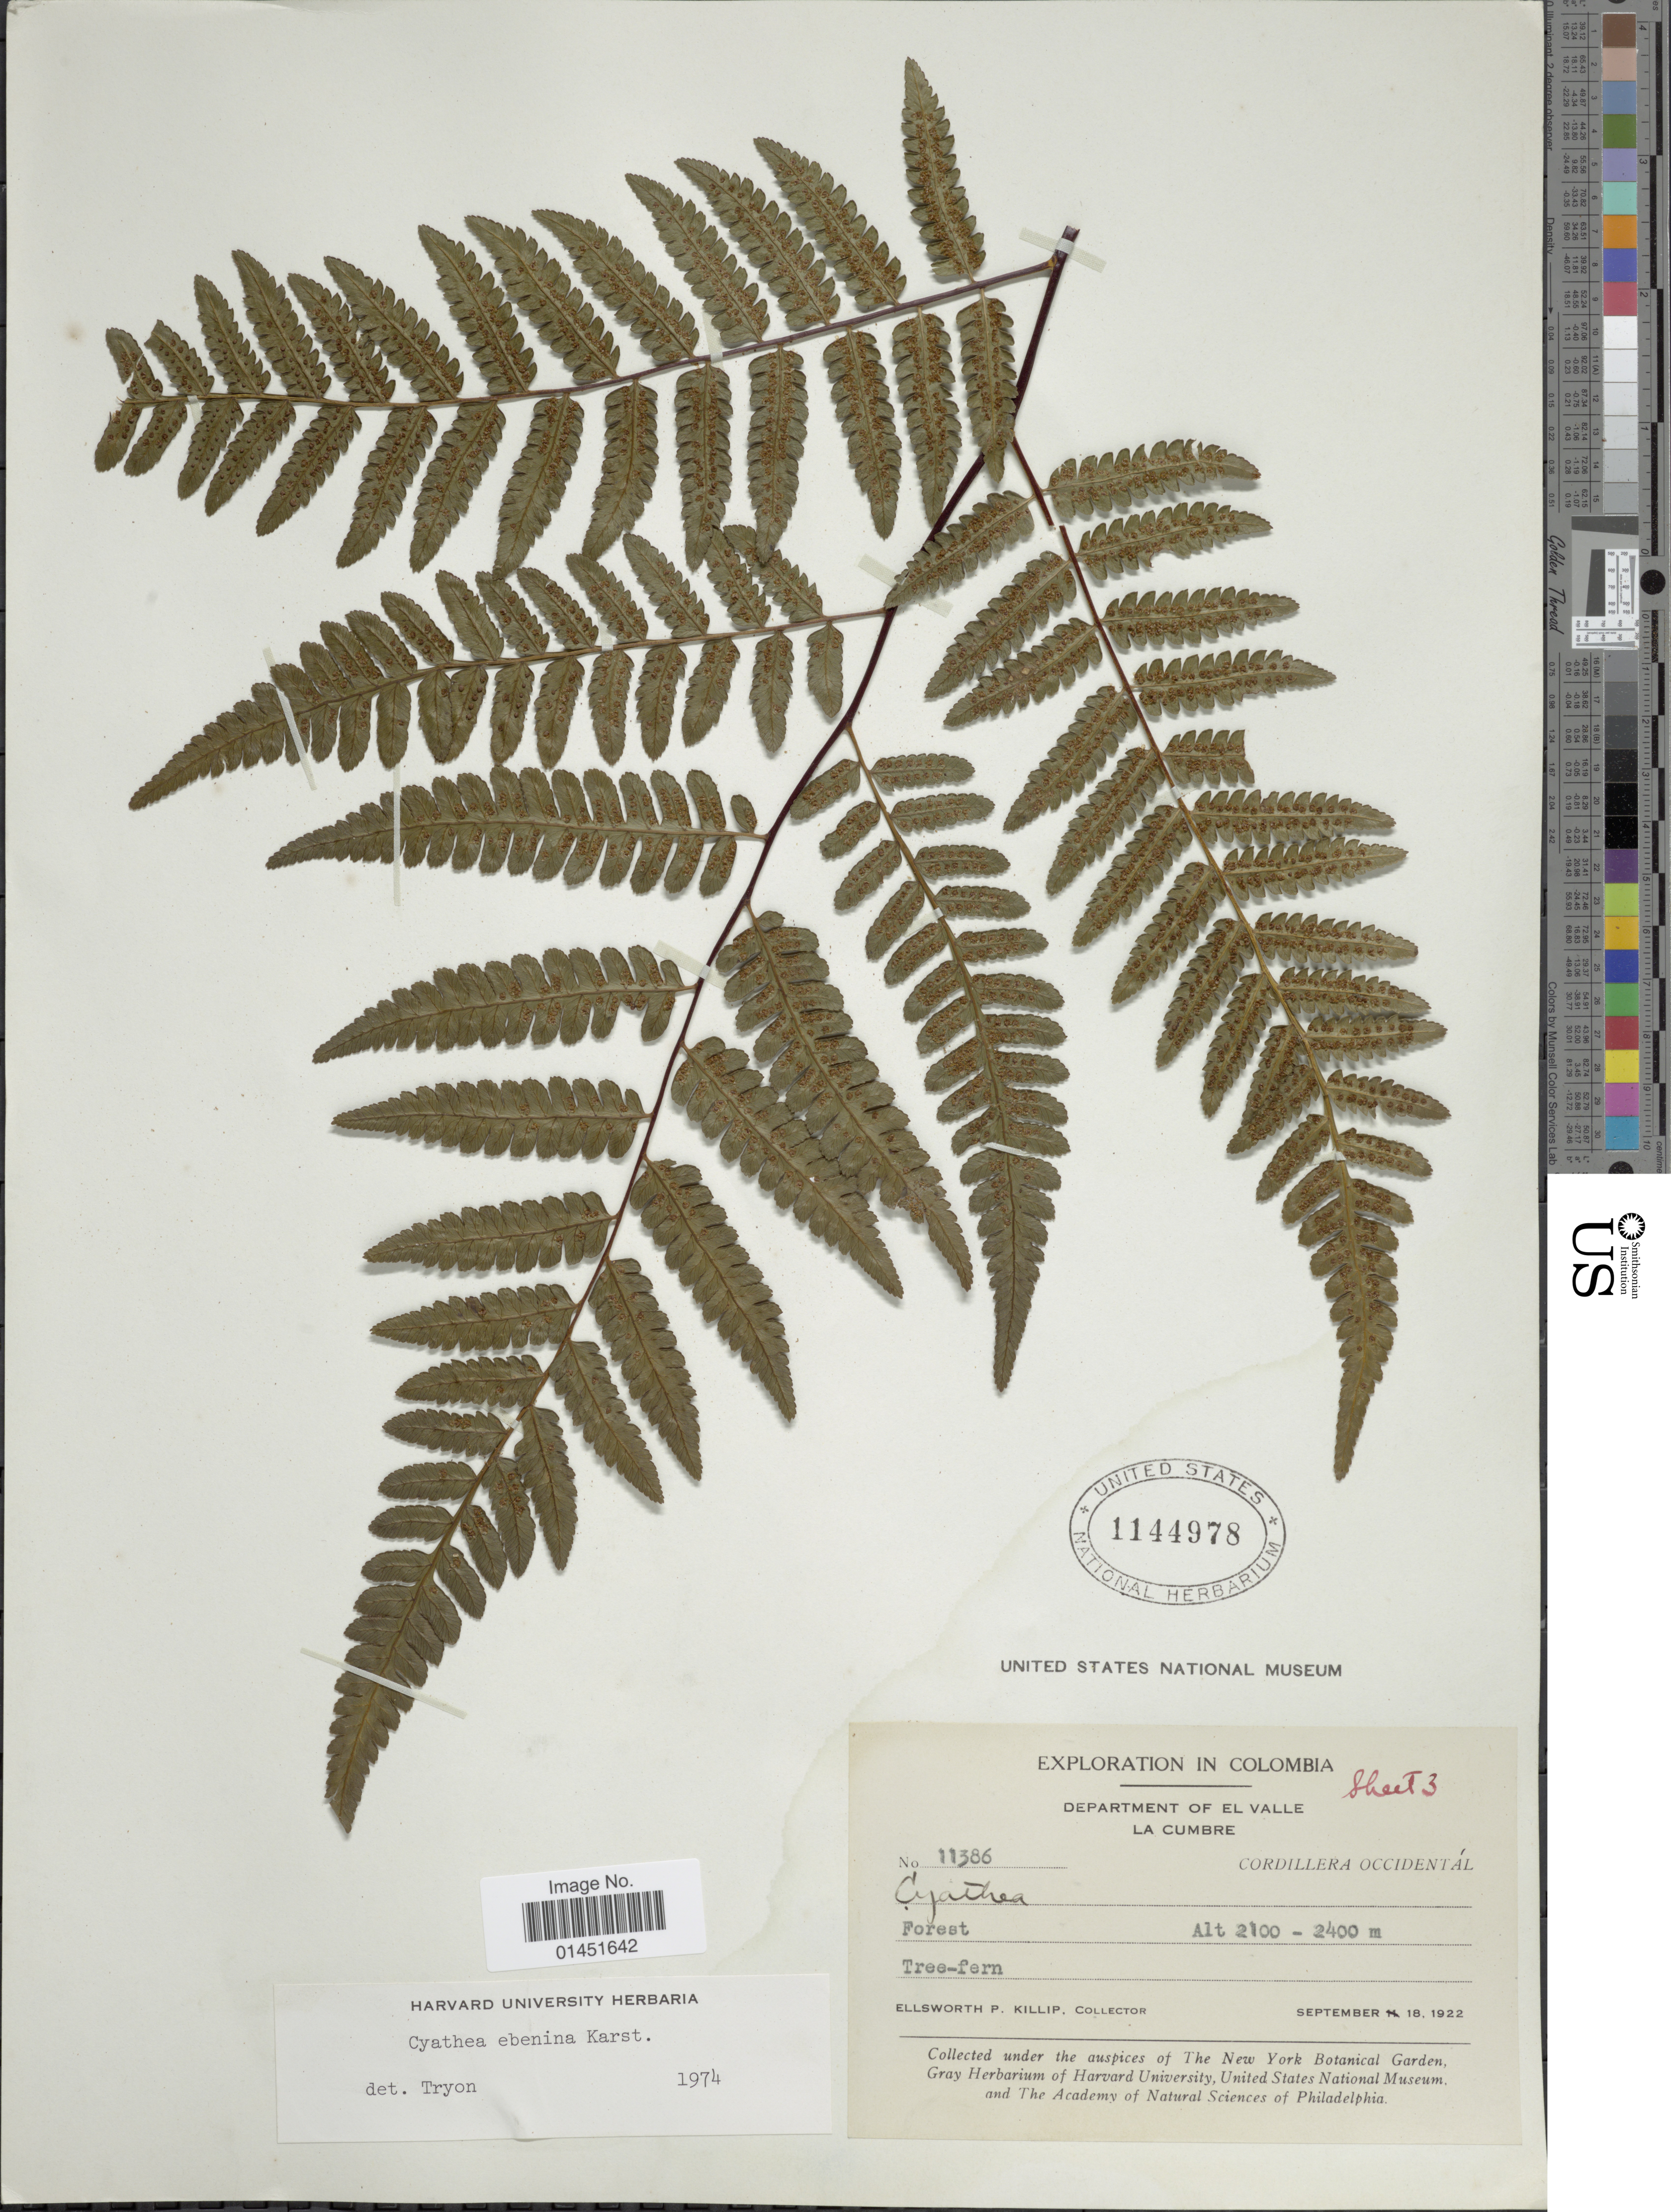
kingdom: Plantae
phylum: Tracheophyta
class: Polypodiopsida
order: Cyatheales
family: Cyatheaceae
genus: Cyathea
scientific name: Cyathea ebenina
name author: H. Karst.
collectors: E. P. Killip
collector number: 11386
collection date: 1922-09-18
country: Colombia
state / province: Valle del Cauca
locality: Department of El Valle, La Cumbre, Cordillera Occidental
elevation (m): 2100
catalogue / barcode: US 1144978